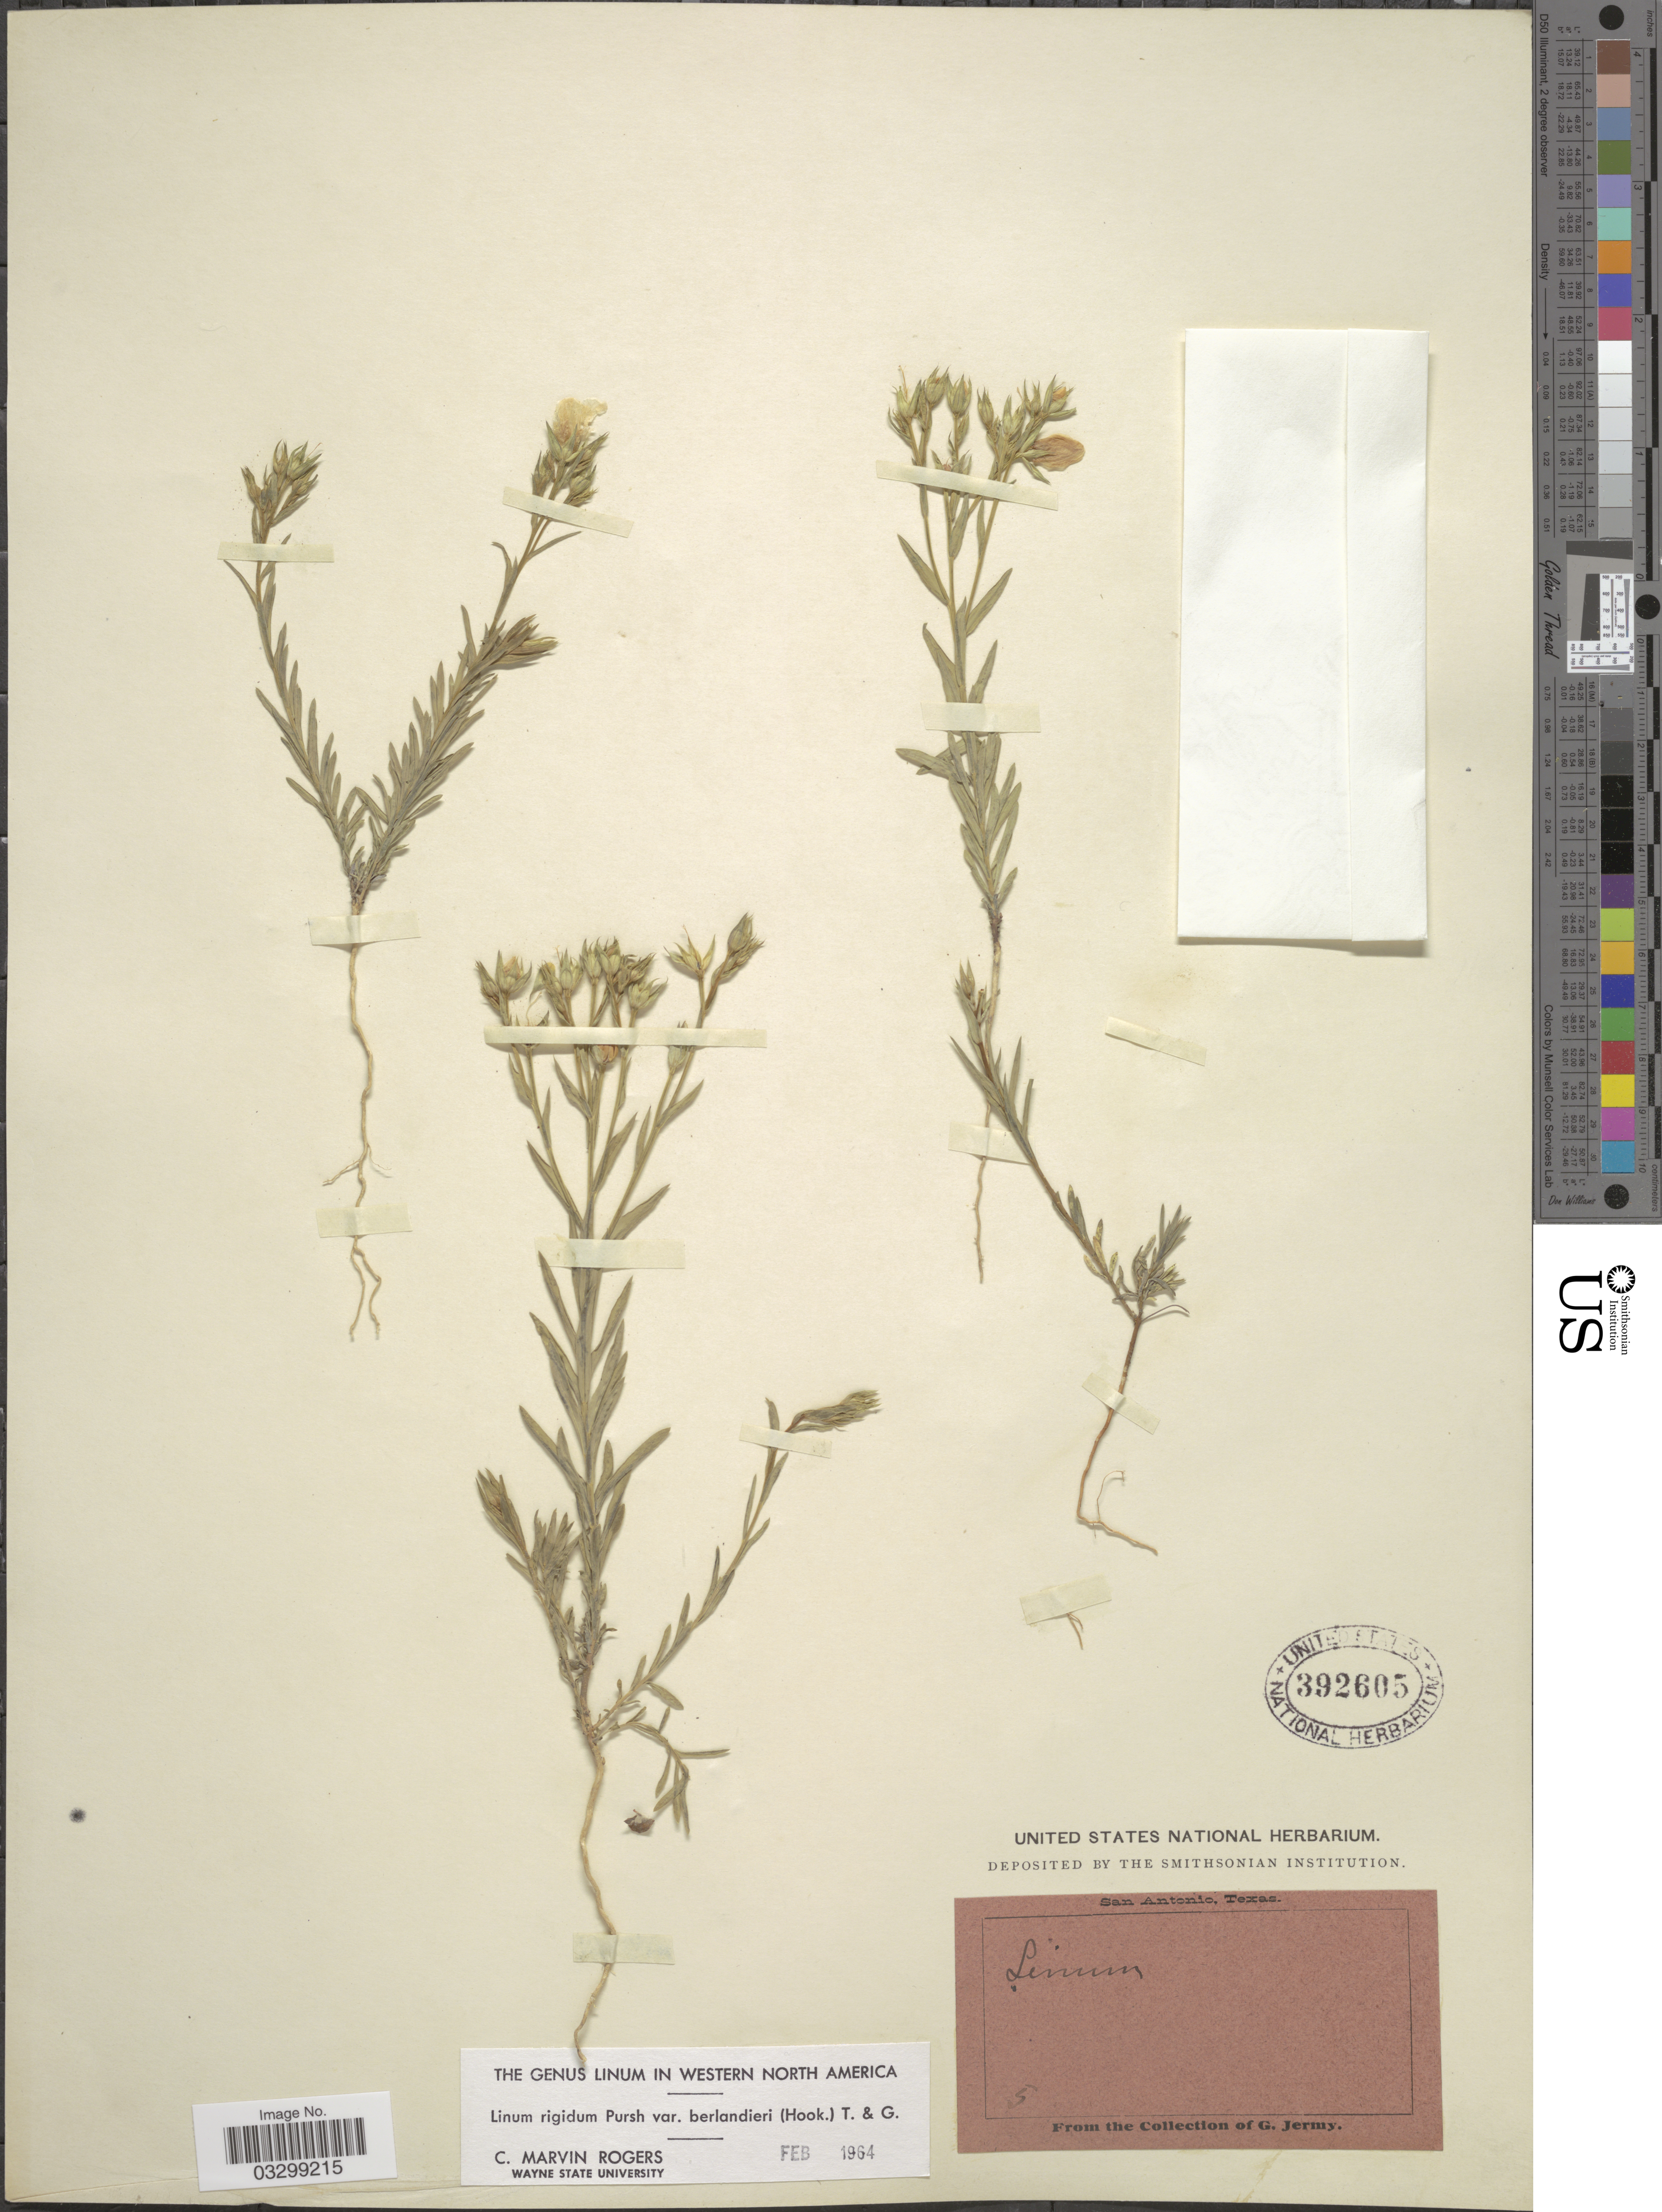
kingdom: Plantae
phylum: Tracheophyta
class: Magnoliopsida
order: Malpighiales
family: Linaceae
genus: Linum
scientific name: Linum rigidum var. berlandieri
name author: Pursh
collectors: G. Jermy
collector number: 5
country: United States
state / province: Texas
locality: San Antonio.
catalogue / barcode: US 392605